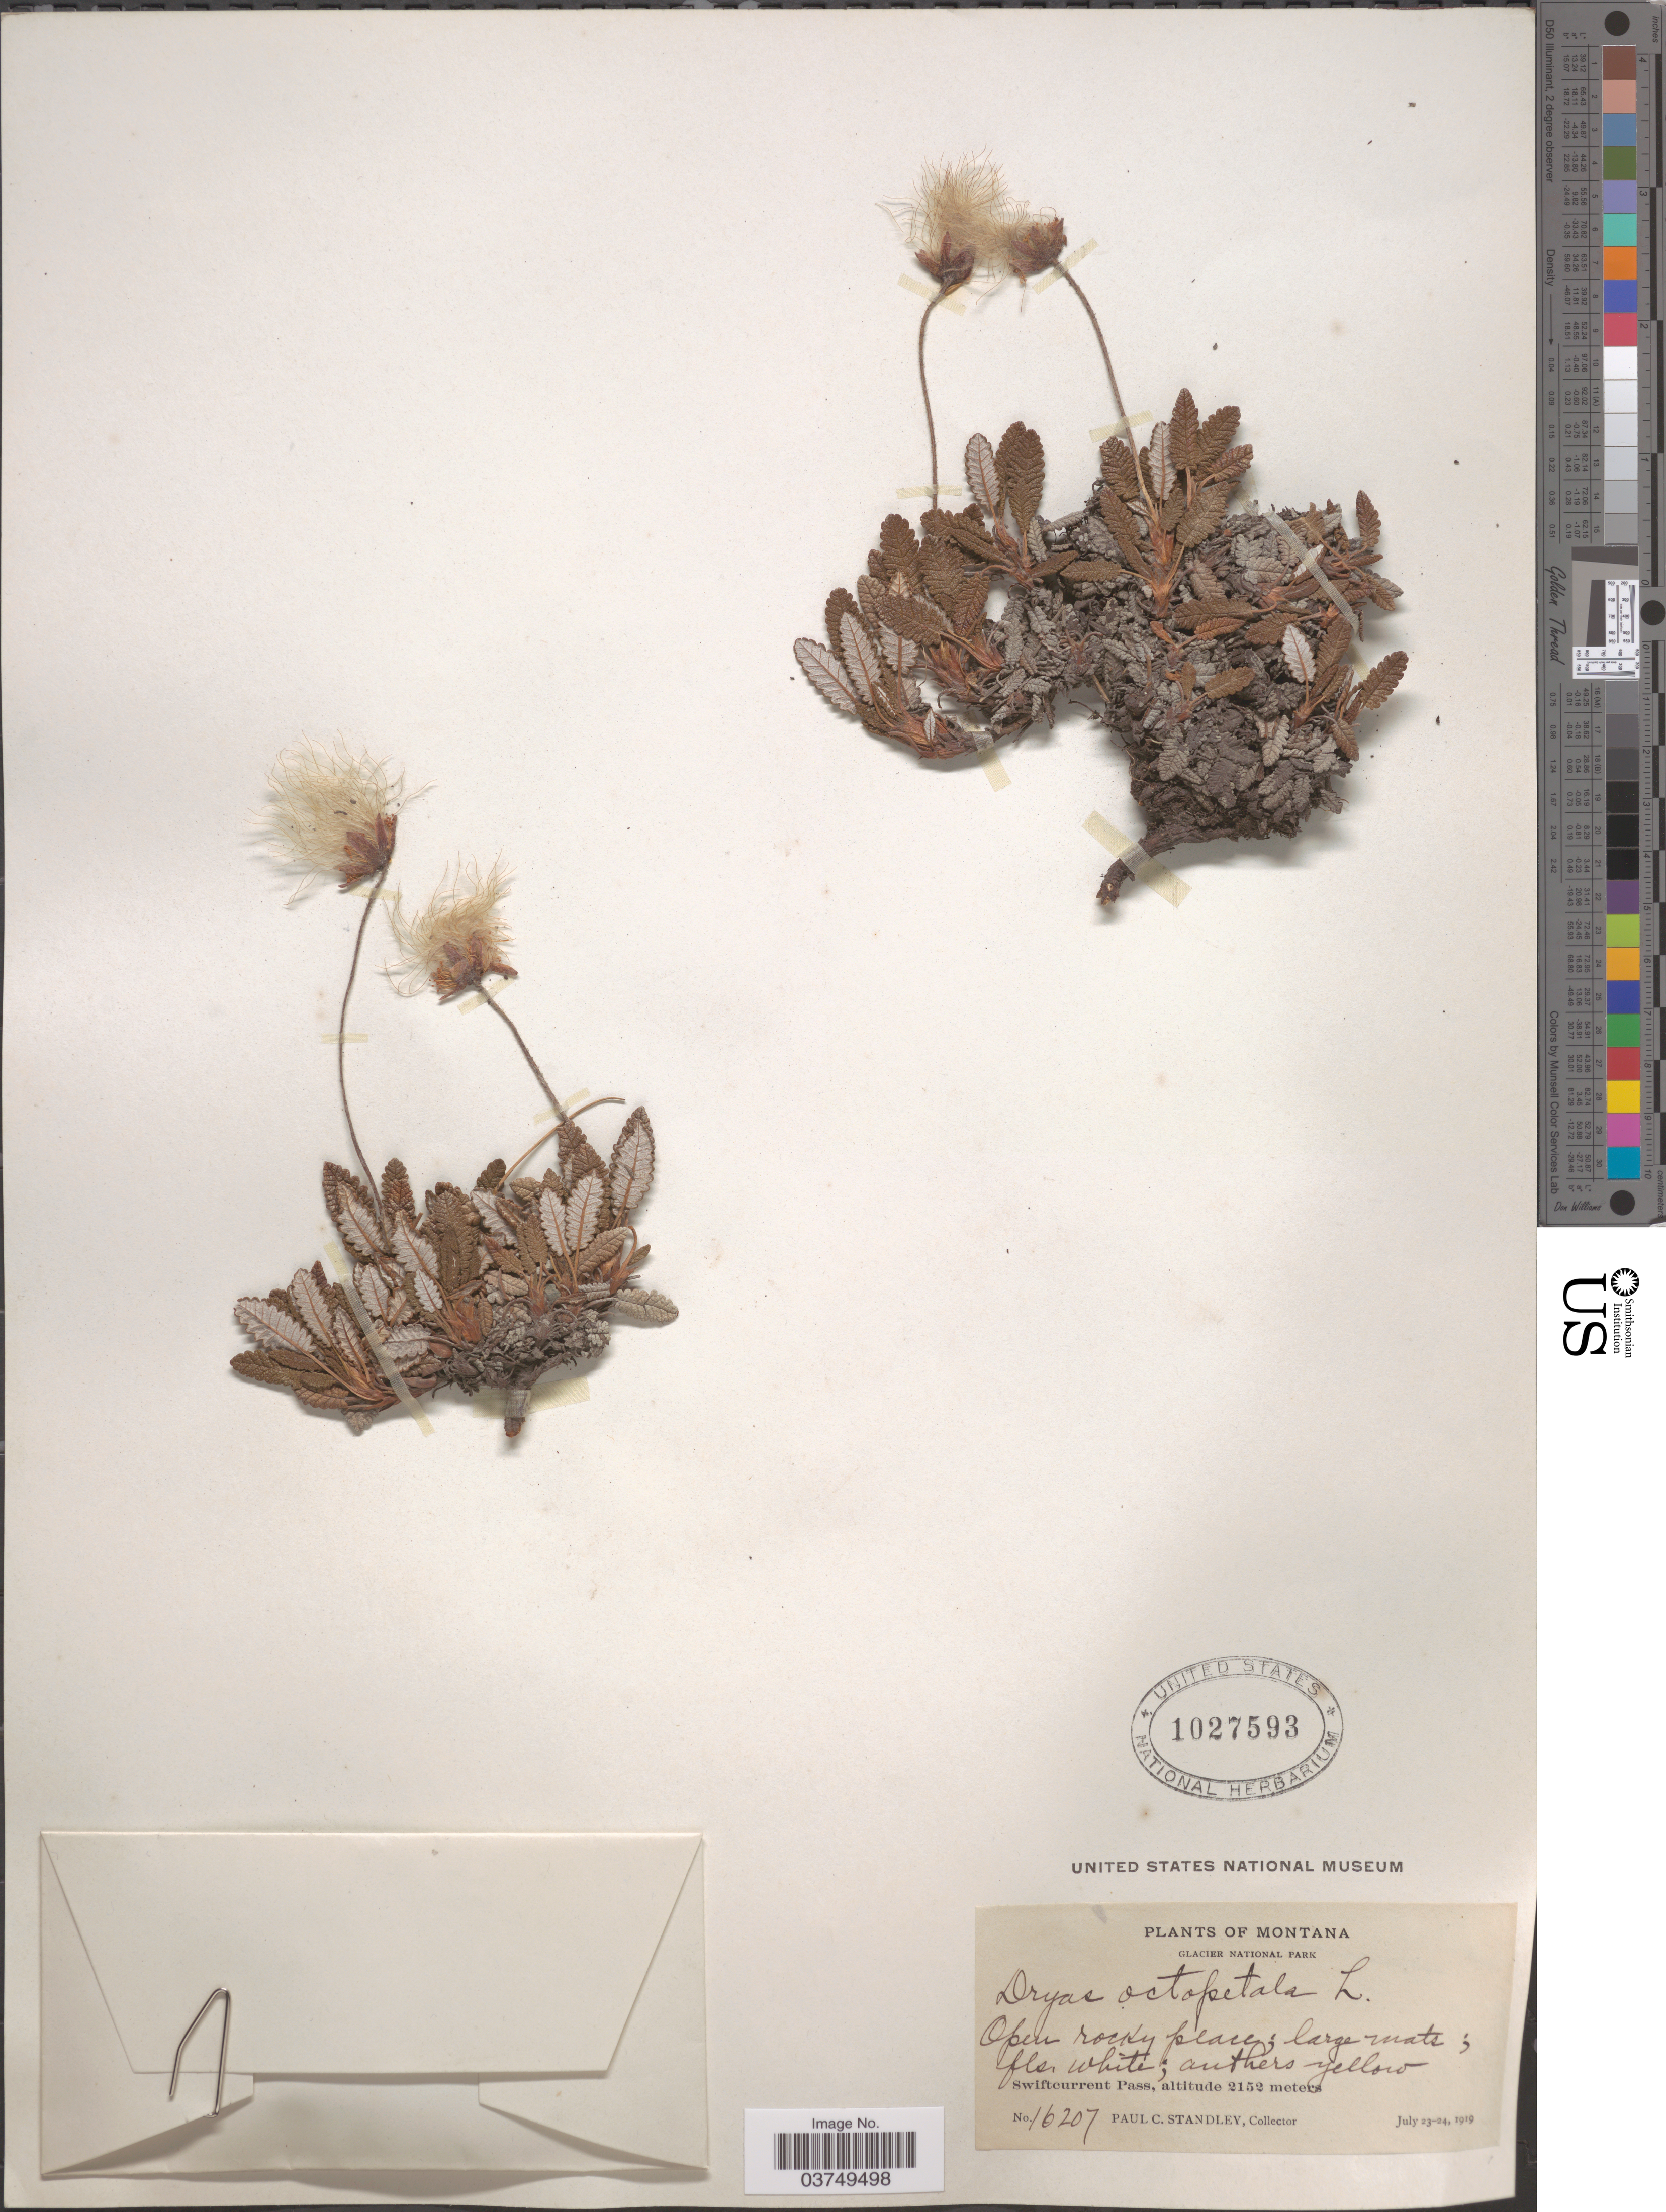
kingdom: Plantae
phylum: Tracheophyta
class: Magnoliopsida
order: Rosales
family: Rosaceae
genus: Dryas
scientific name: Dryas hookeriana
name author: Juz.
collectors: P. C. Standley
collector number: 16207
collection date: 1919-07-23/1919-07-24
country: United States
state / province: Montana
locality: Glacier National Park. Swiftcurrent Pass.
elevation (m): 2152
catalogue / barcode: US 1027593